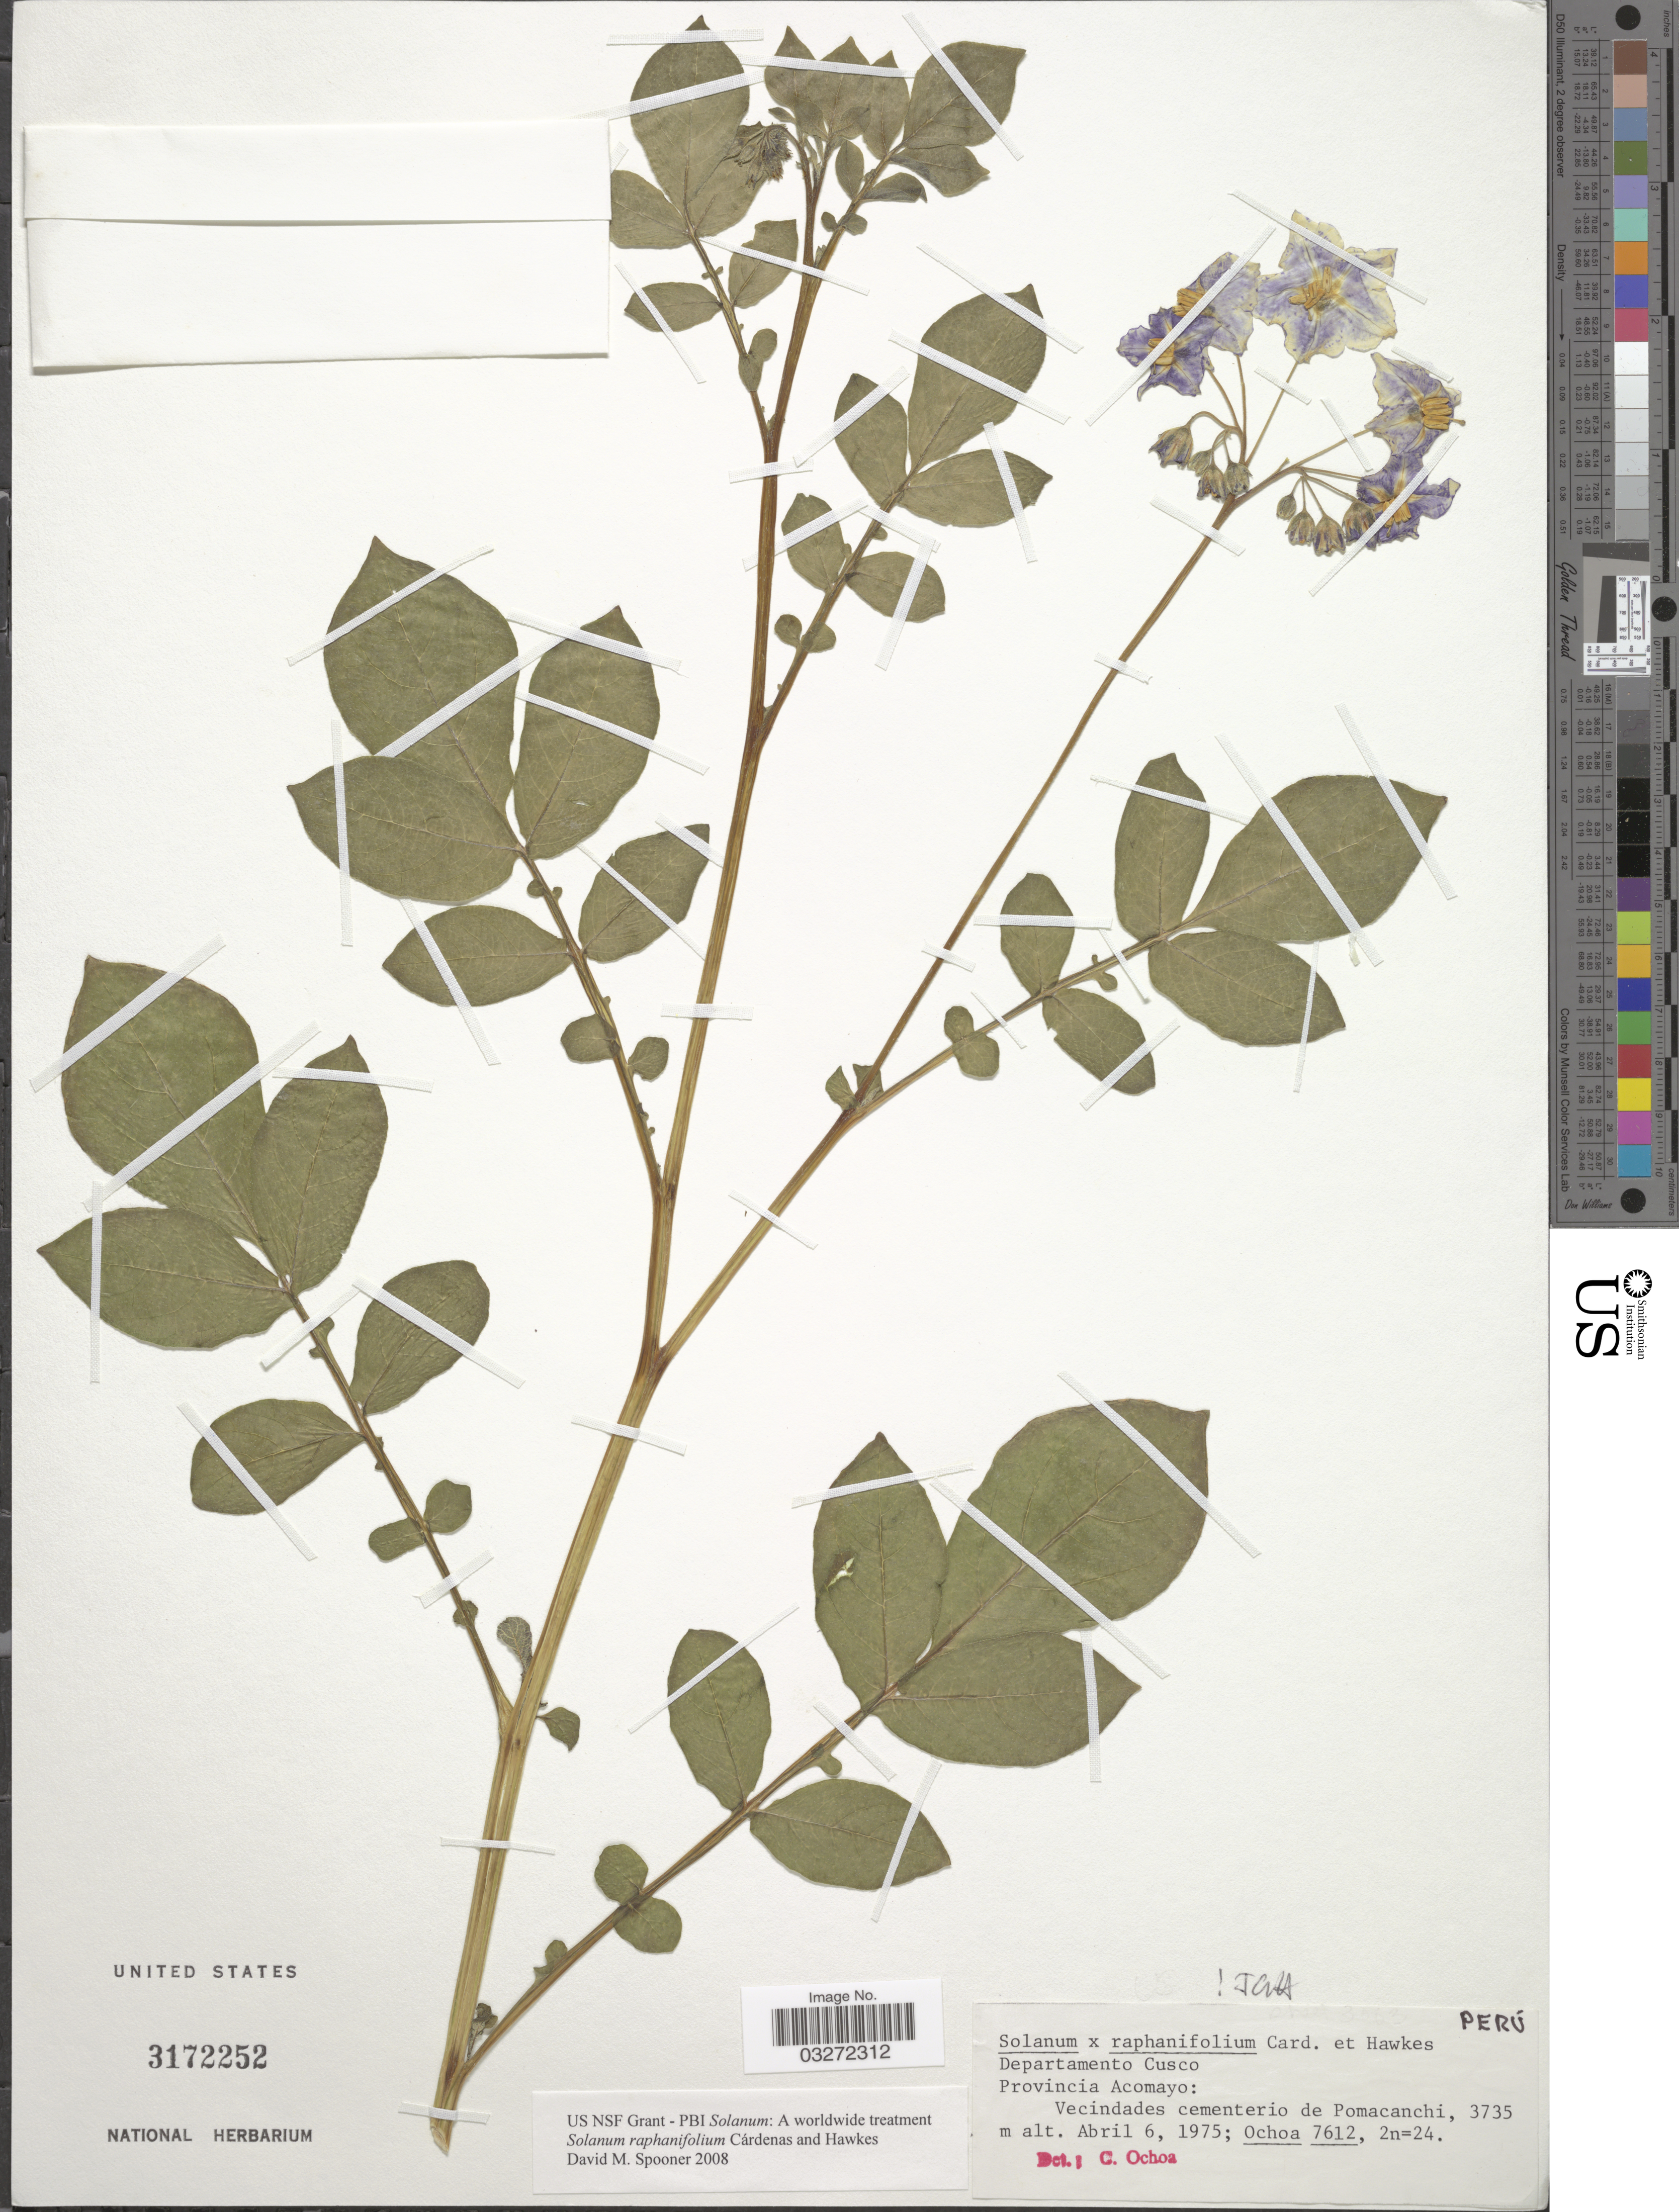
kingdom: Plantae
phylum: Tracheophyta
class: Magnoliopsida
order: Solanales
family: Solanaceae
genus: Solanum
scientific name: Solanum raphanifolium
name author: Cárdenas & Hawkes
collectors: -. Ochoa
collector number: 7612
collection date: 1975-04-06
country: Peru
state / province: Cusco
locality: Departamento Cusco, Provincia Acomayo: Vecindades cementerio de Pomacanchi.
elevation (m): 3735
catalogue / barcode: US 3172252